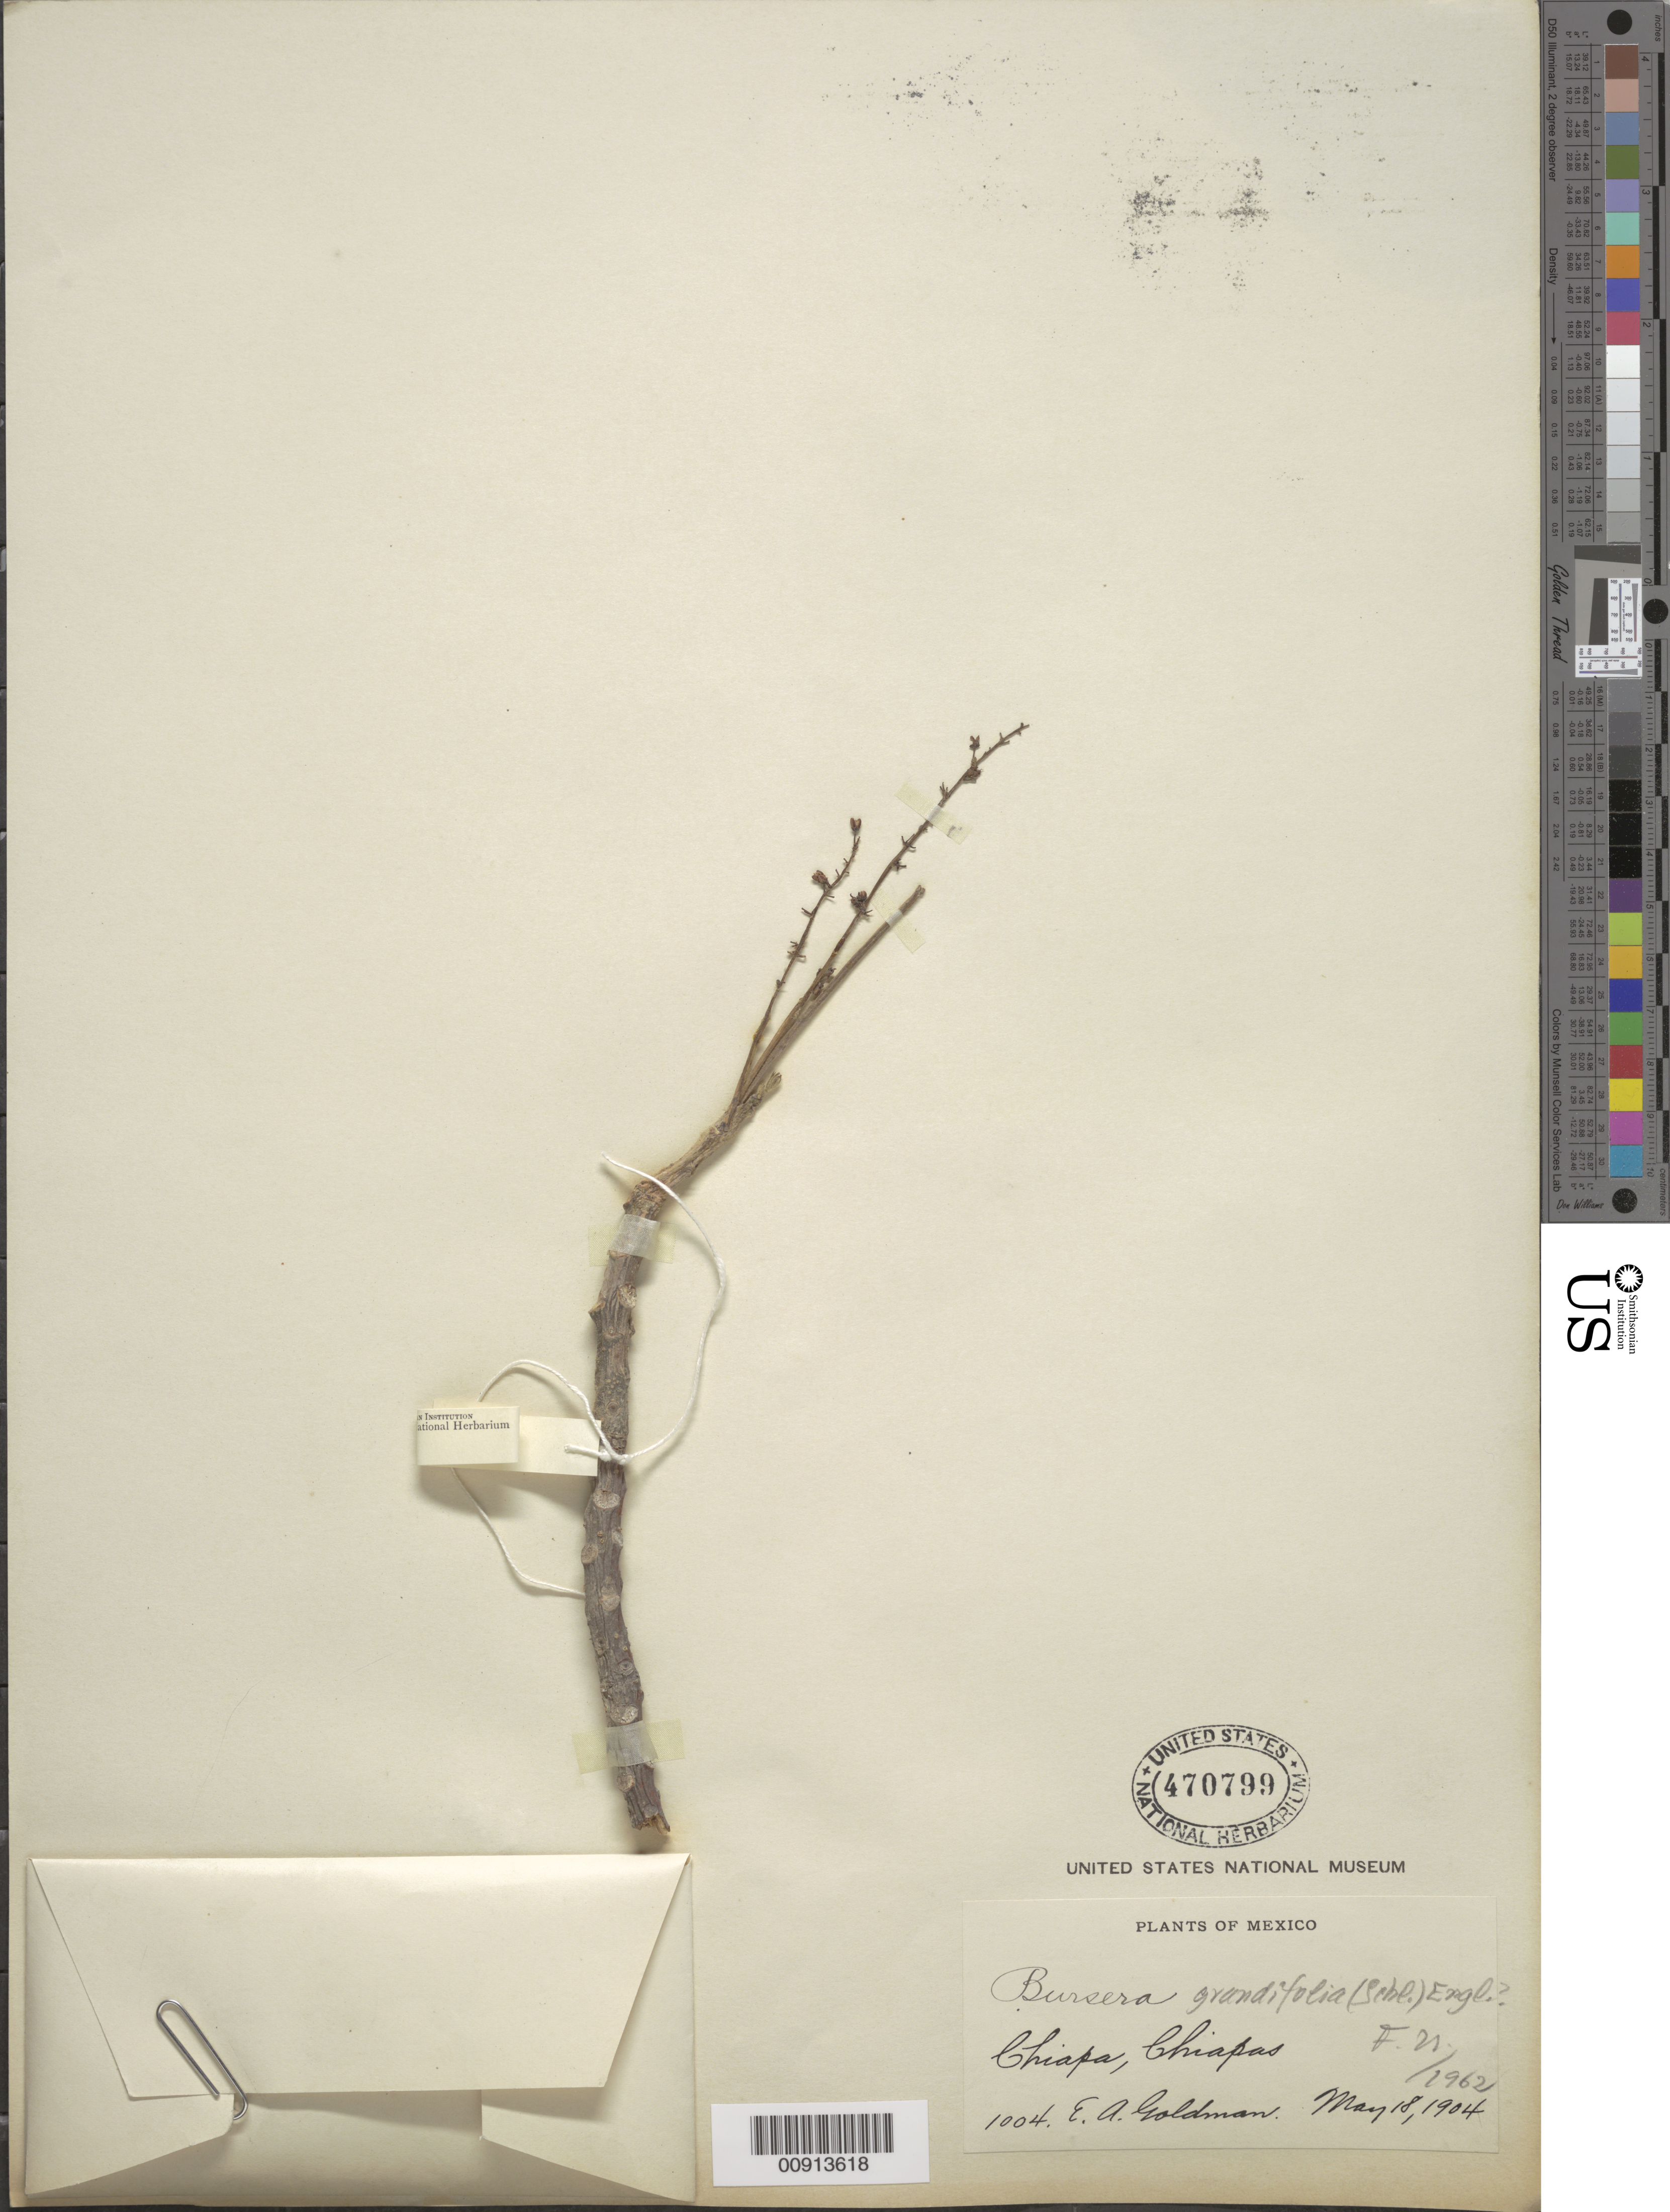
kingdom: Plantae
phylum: Tracheophyta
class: Magnoliopsida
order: Sapindales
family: Burseraceae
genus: Bursera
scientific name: Bursera grandifolia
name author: (Schltdl.) Engl.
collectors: E. A. Goldman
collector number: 1004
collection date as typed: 18 May 1904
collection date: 1904-05-18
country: Mexico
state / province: Chiapas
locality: Chiapa, Chiapas.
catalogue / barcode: US 470799